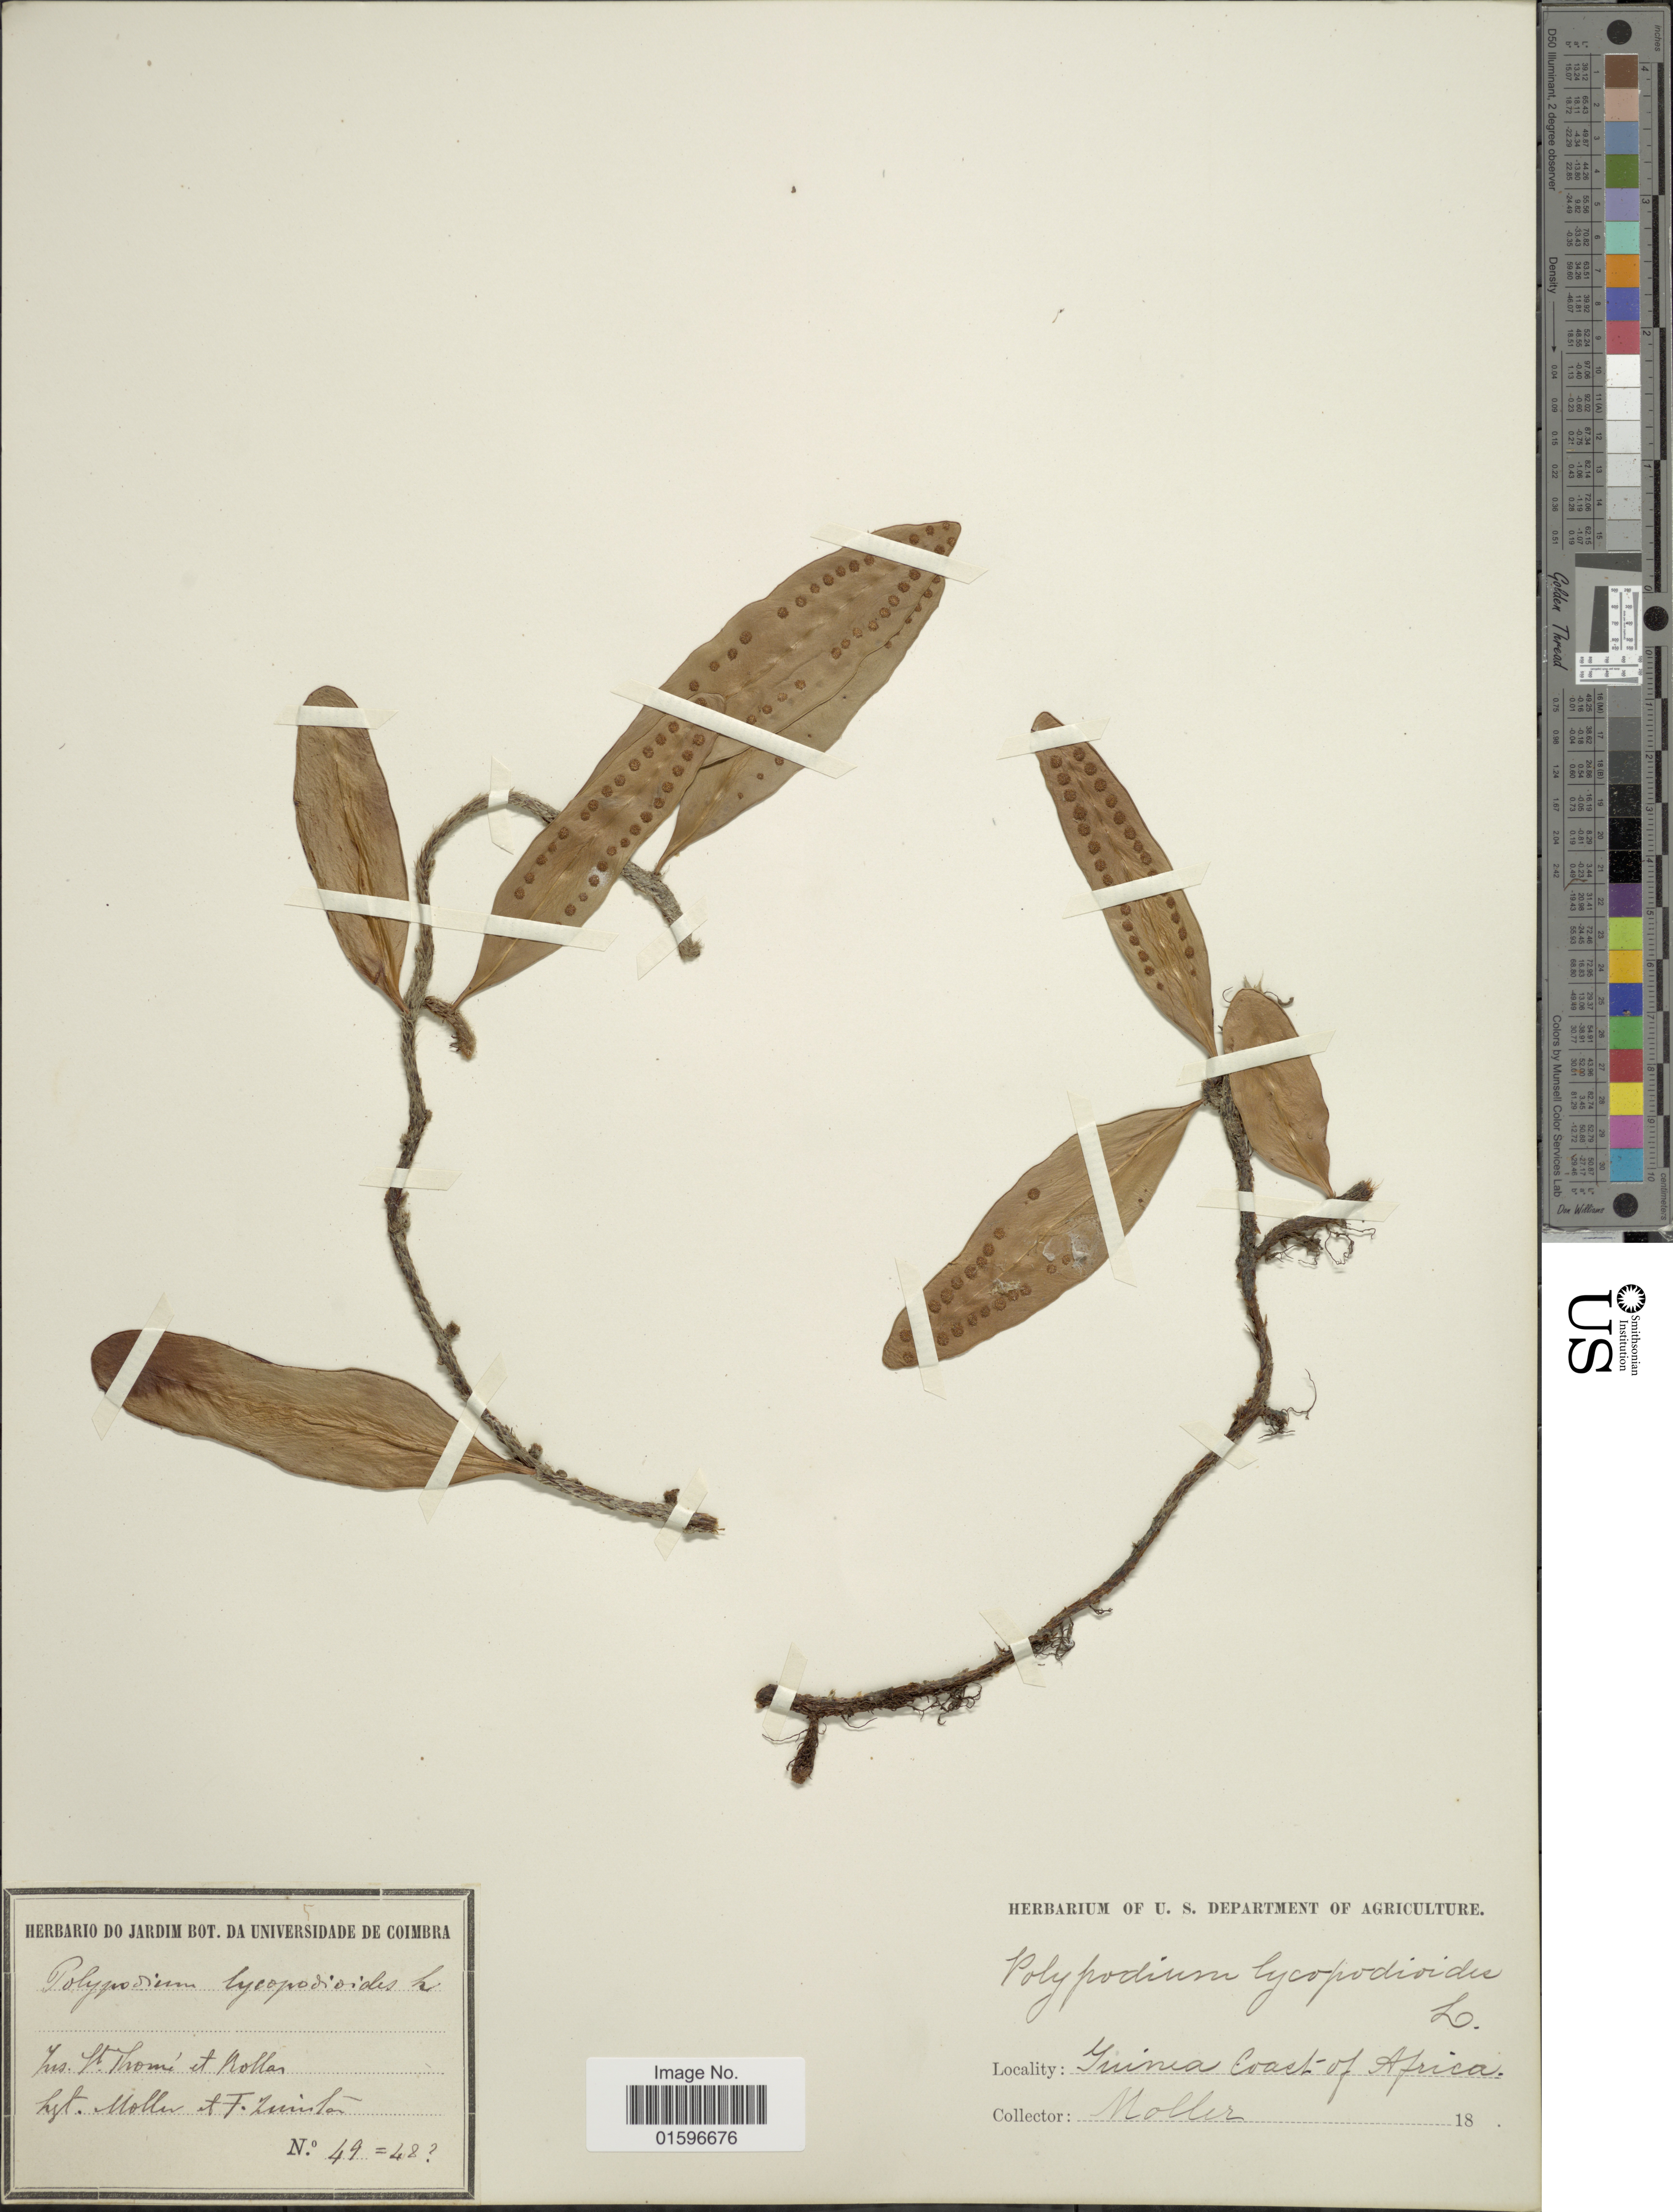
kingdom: Plantae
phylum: Tracheophyta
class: Polypodiopsida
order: Polypodiales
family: Polypodiaceae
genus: Polypodium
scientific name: Polypodium lycopodioides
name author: L.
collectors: -. Moller & Collector illegible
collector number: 49=42?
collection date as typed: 18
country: São Tomé and Principe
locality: Guinea Coast of Africa, Isn, St. Thomé et Nollas.